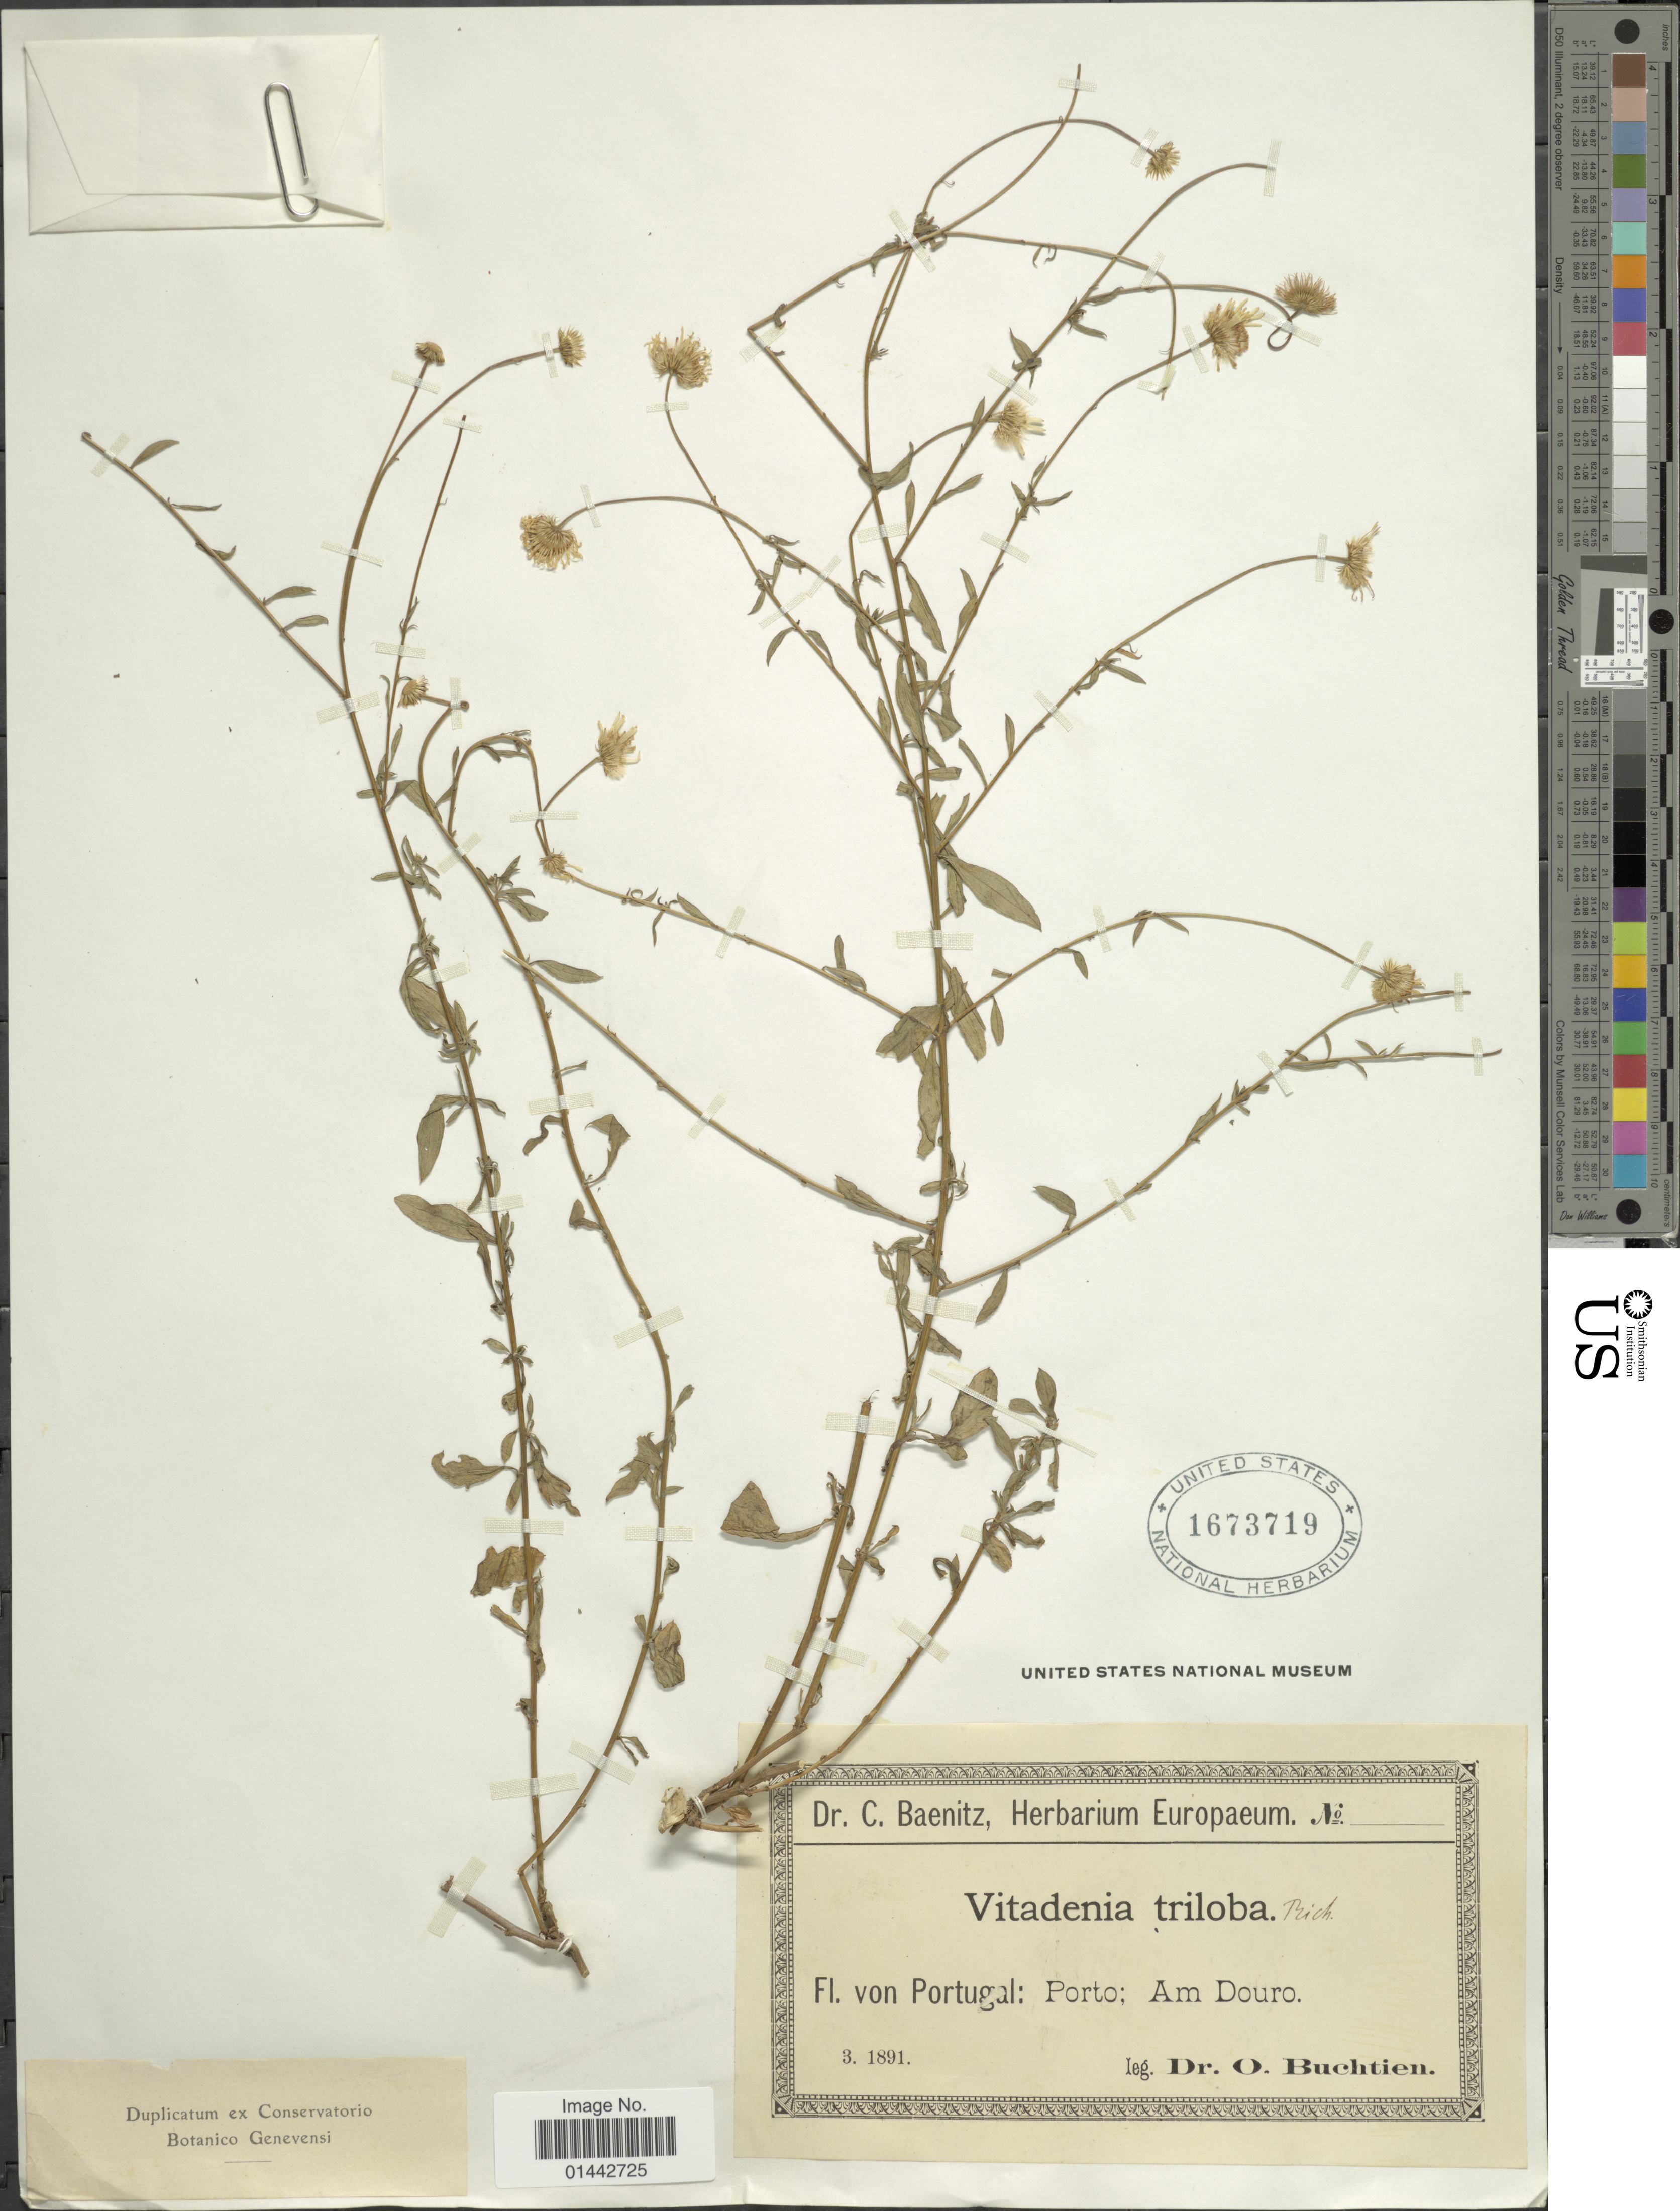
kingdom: Plantae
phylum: Tracheophyta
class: Magnoliopsida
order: Asterales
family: Asteraceae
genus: Erigeron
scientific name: Erigeron karvinskianus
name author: DC.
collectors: O. Buchtien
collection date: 1891-03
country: Portugal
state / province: Porto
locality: Am Douro.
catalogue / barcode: US 1673719